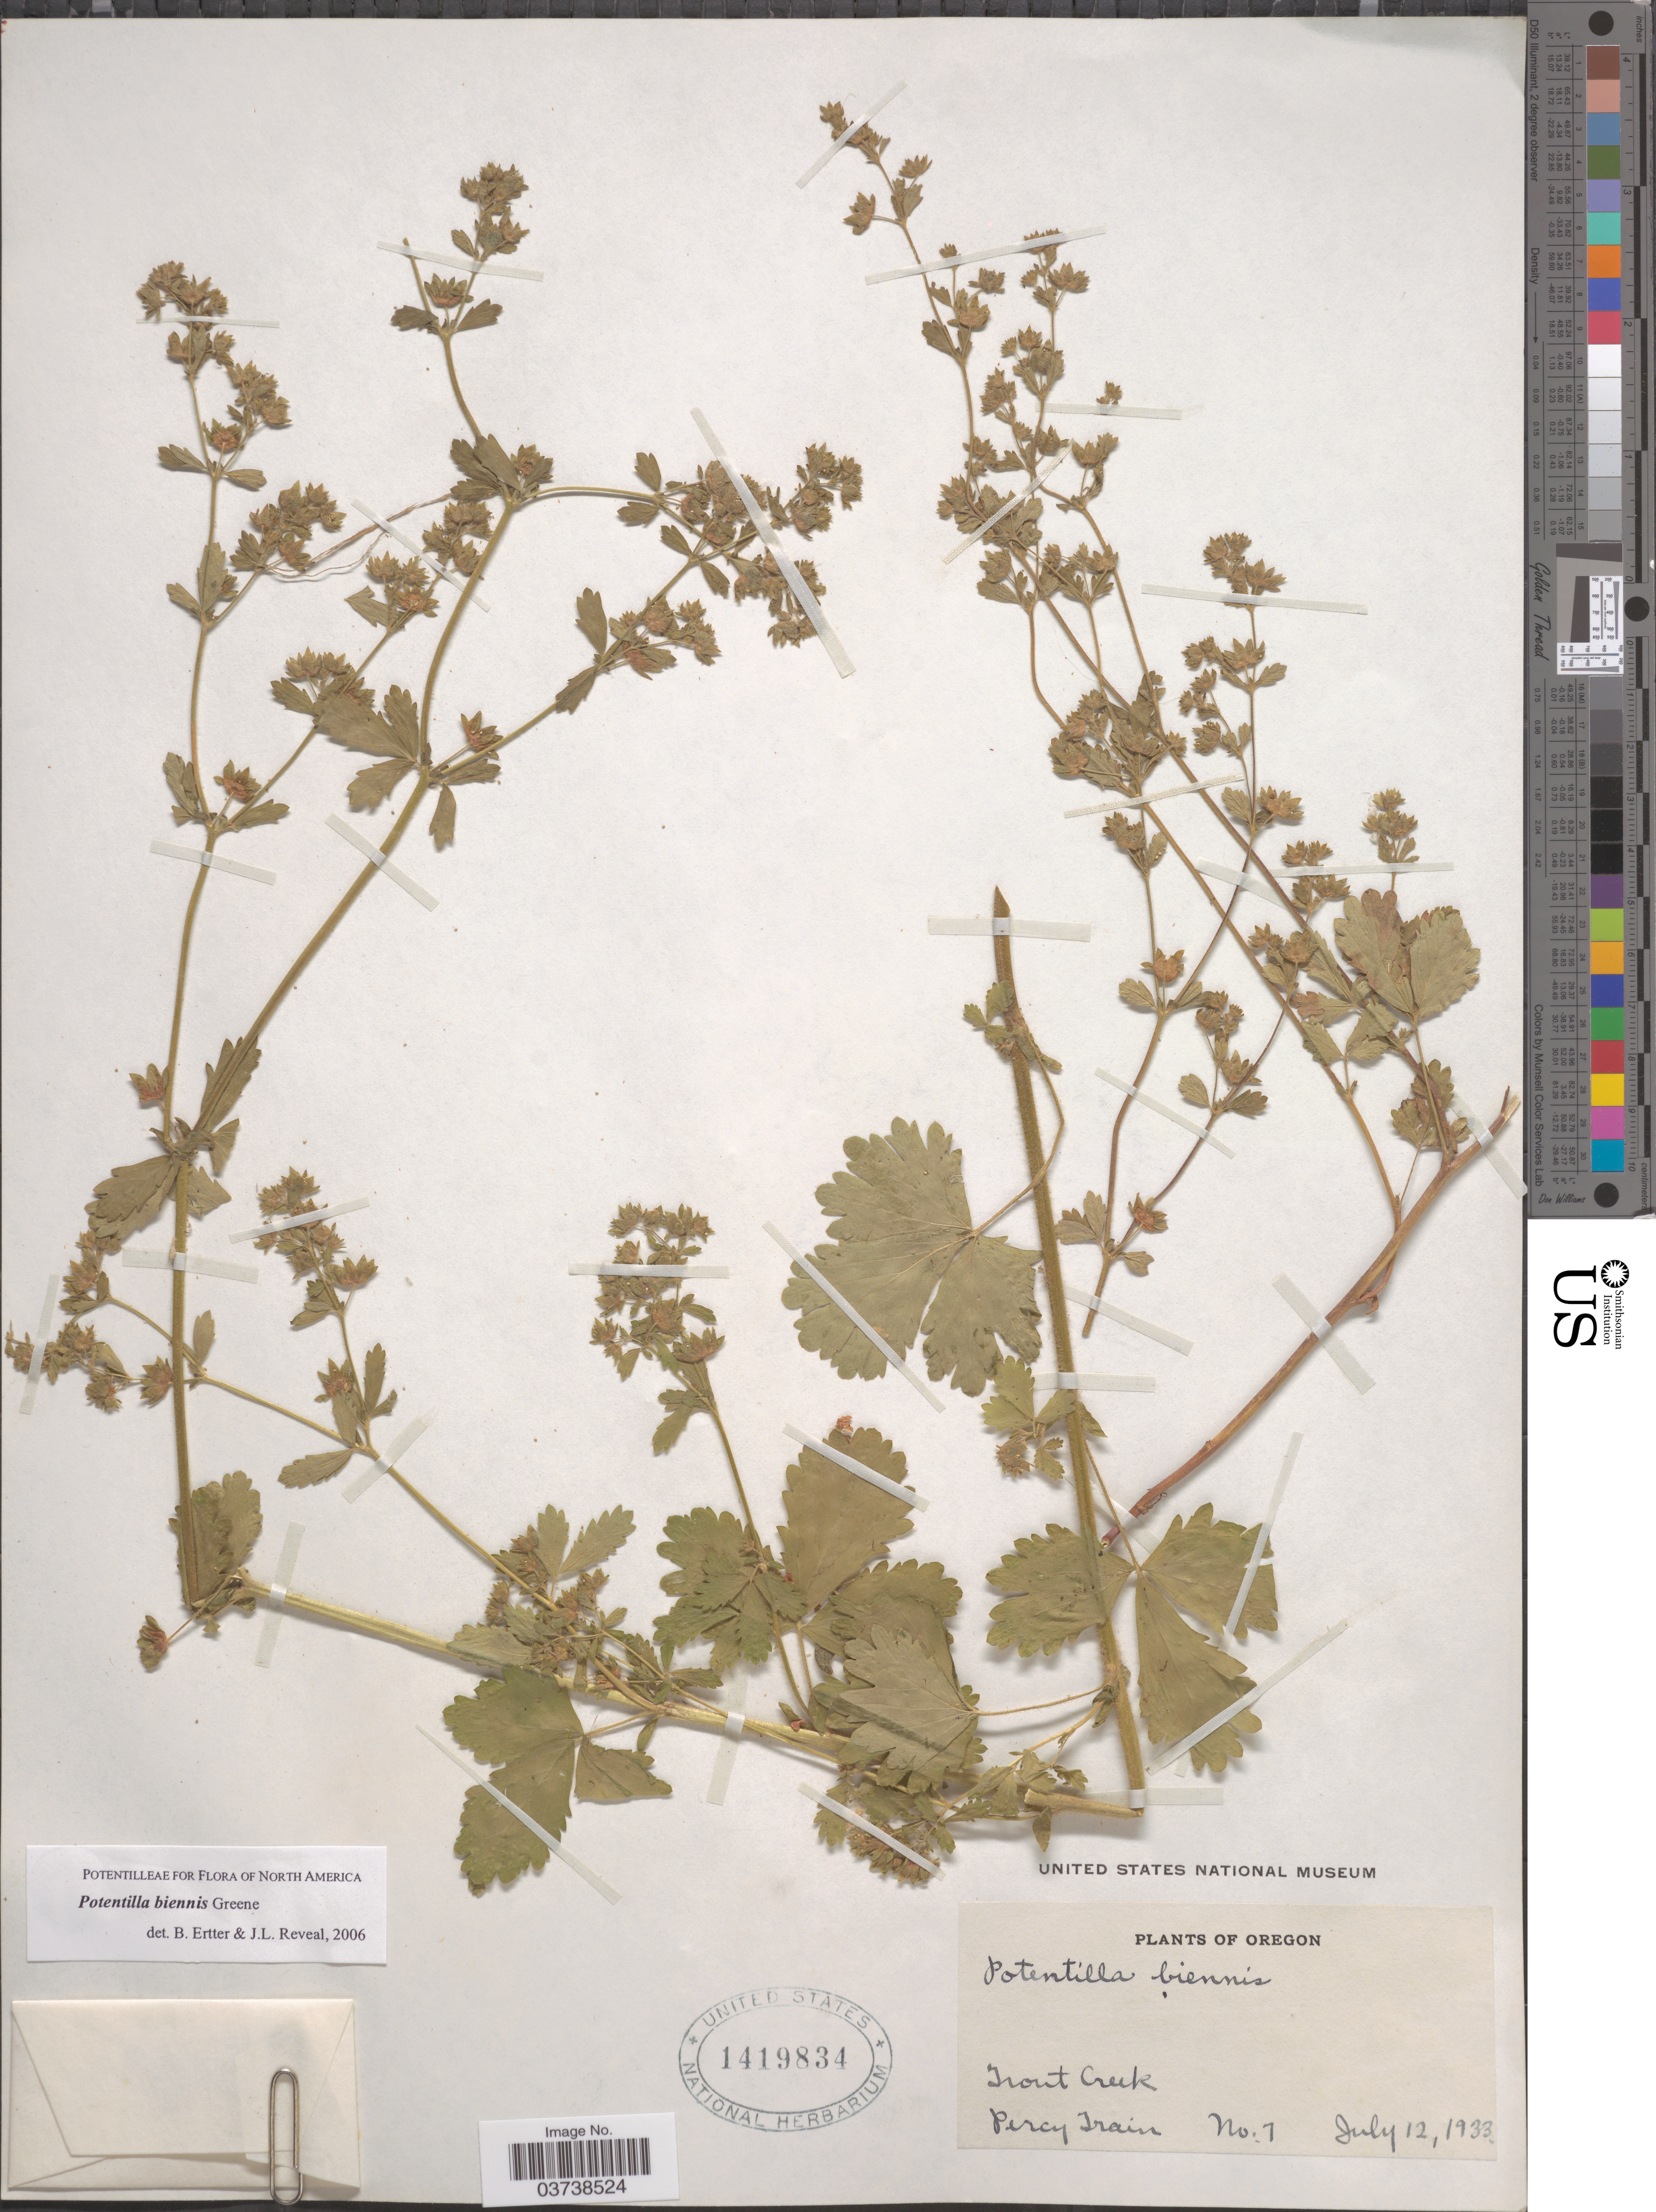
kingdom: Plantae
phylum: Tracheophyta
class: Magnoliopsida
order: Rosales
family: Rosaceae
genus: Potentilla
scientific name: Potentilla biennis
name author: Greene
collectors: P. Irain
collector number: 7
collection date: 1933-07-12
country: United States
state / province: Oregon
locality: Trout Creek.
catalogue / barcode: US 1419834